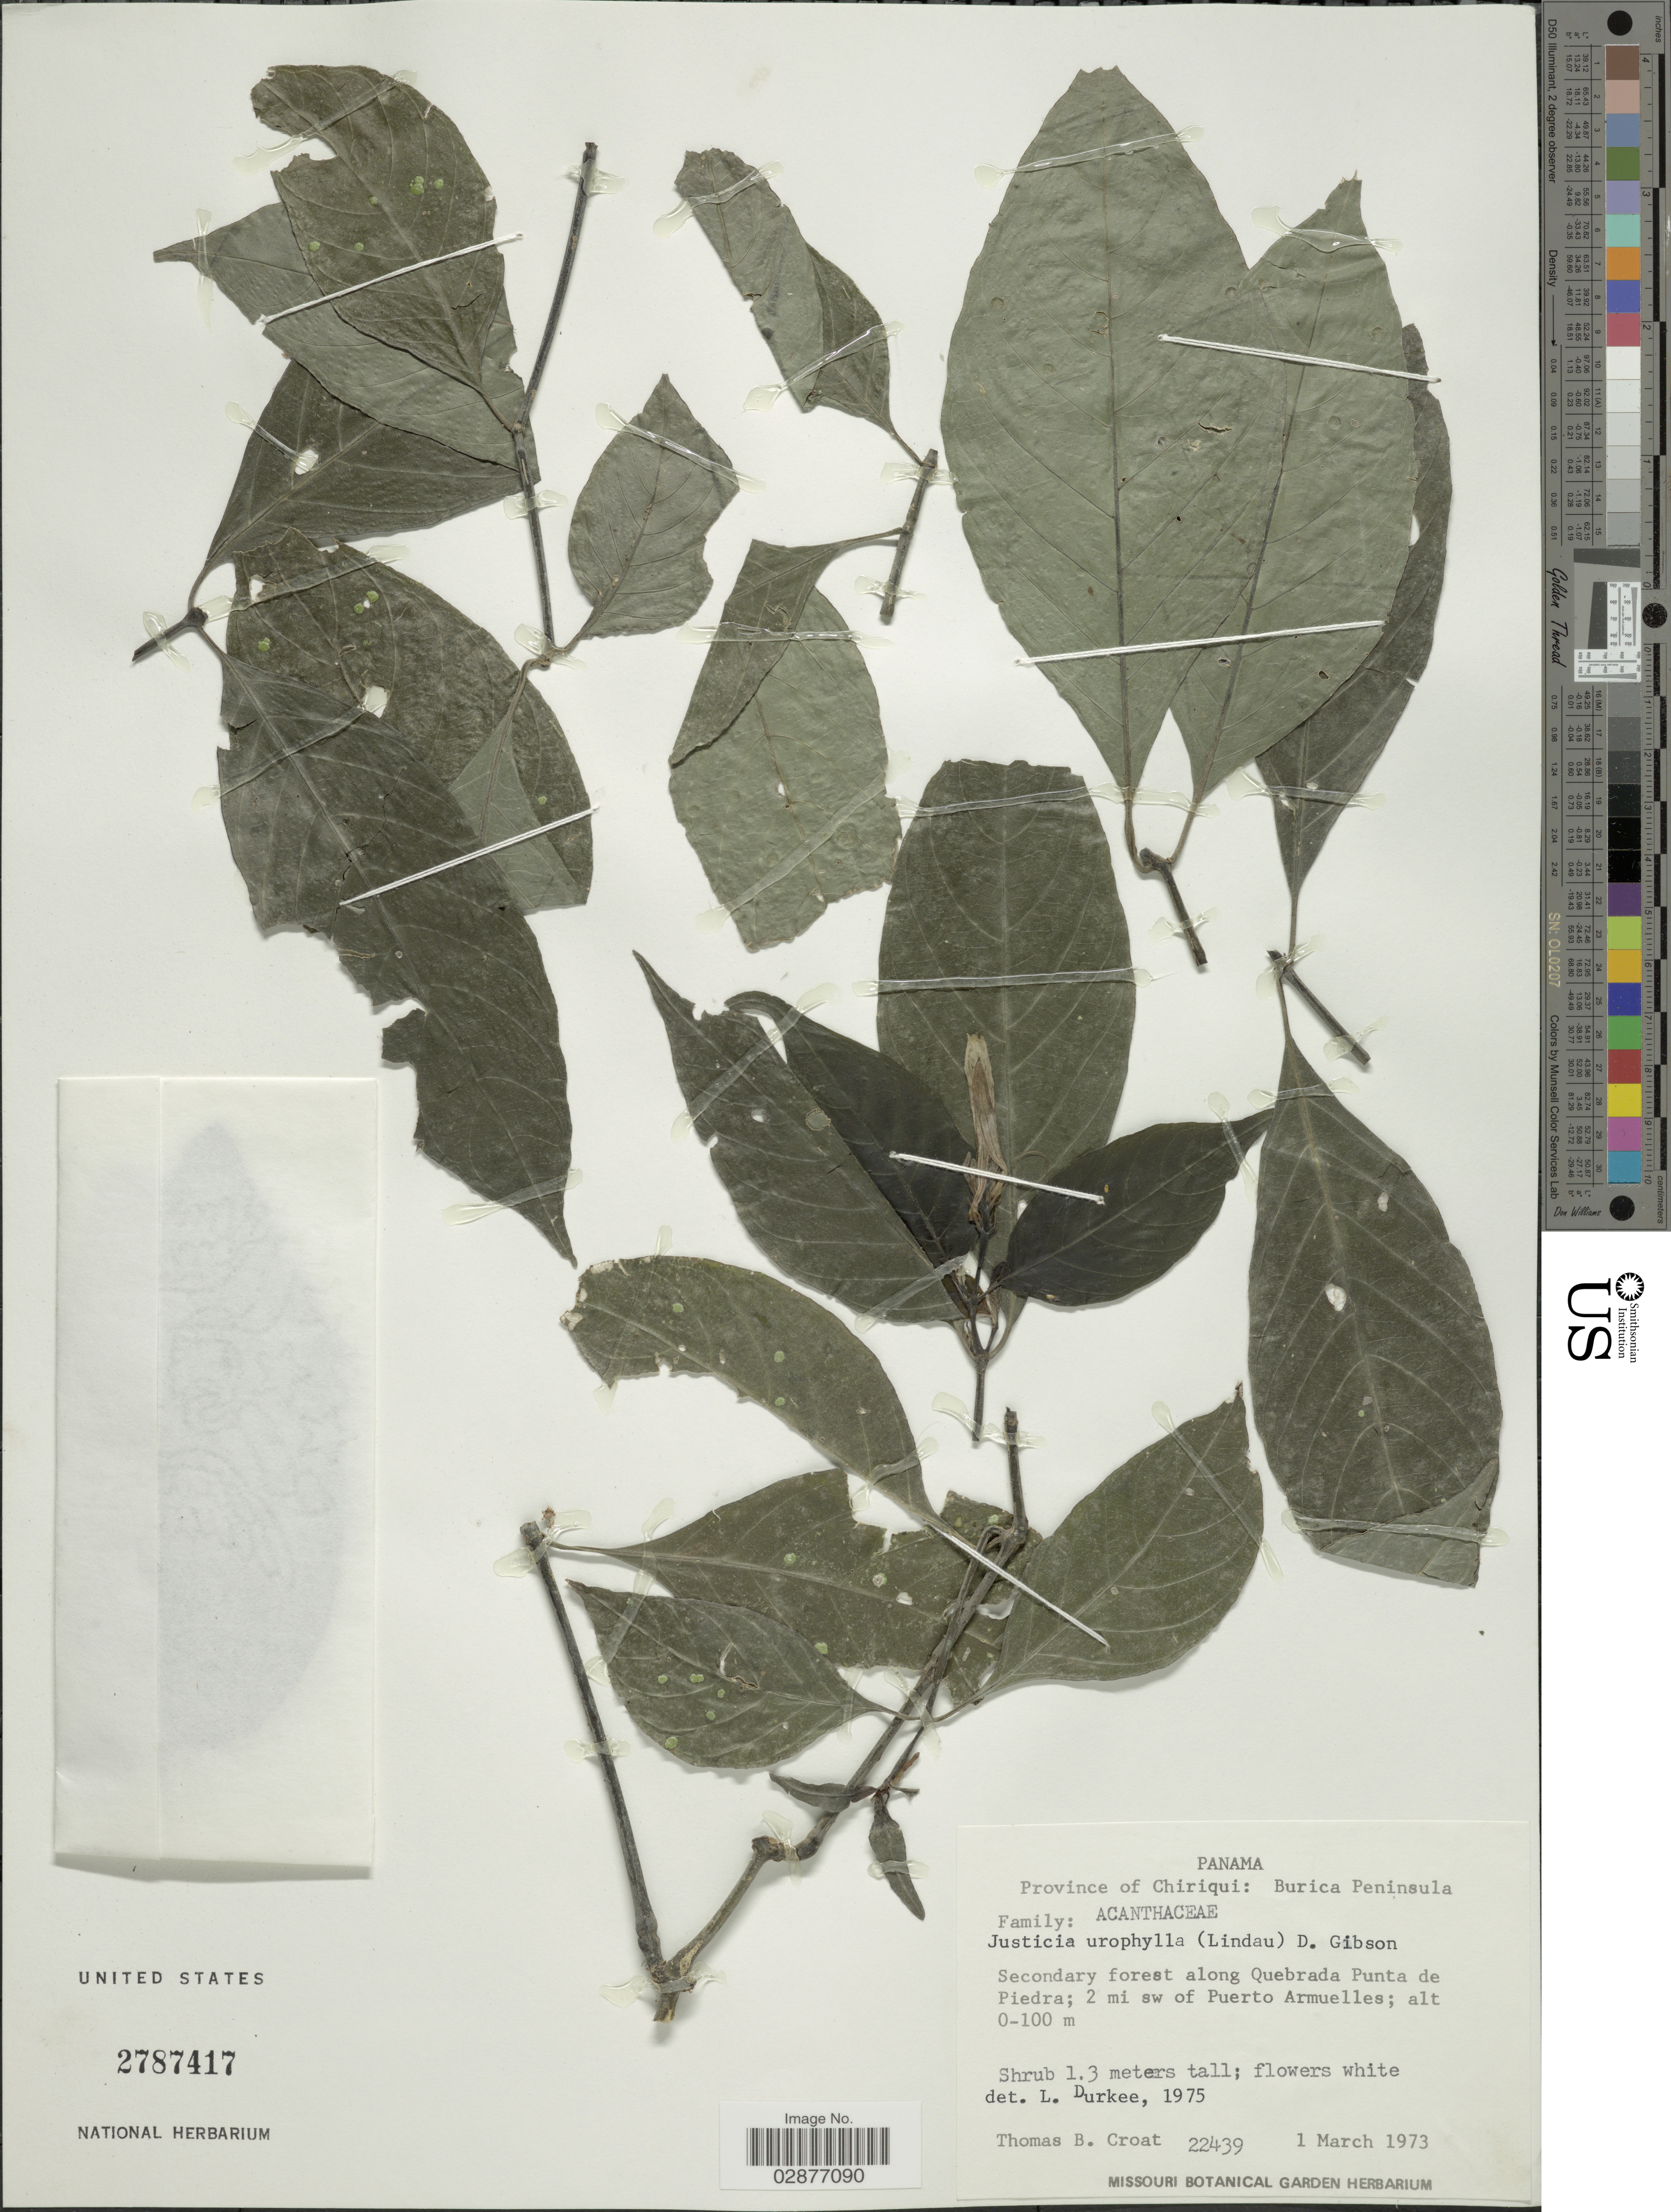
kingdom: Plantae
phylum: Tracheophyta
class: Magnoliopsida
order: Lamiales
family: Acanthaceae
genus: Justicia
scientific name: Justicia urophylla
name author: (Lindau) D.N. Gibson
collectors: T. B. Croat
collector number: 22439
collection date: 1973-03-01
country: Panama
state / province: Chiriqui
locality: Burica Peninsula. Along Quebrada Punta de Piedra; 2 mi sw of Puerto Armuelles.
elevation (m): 0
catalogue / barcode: US 2787417